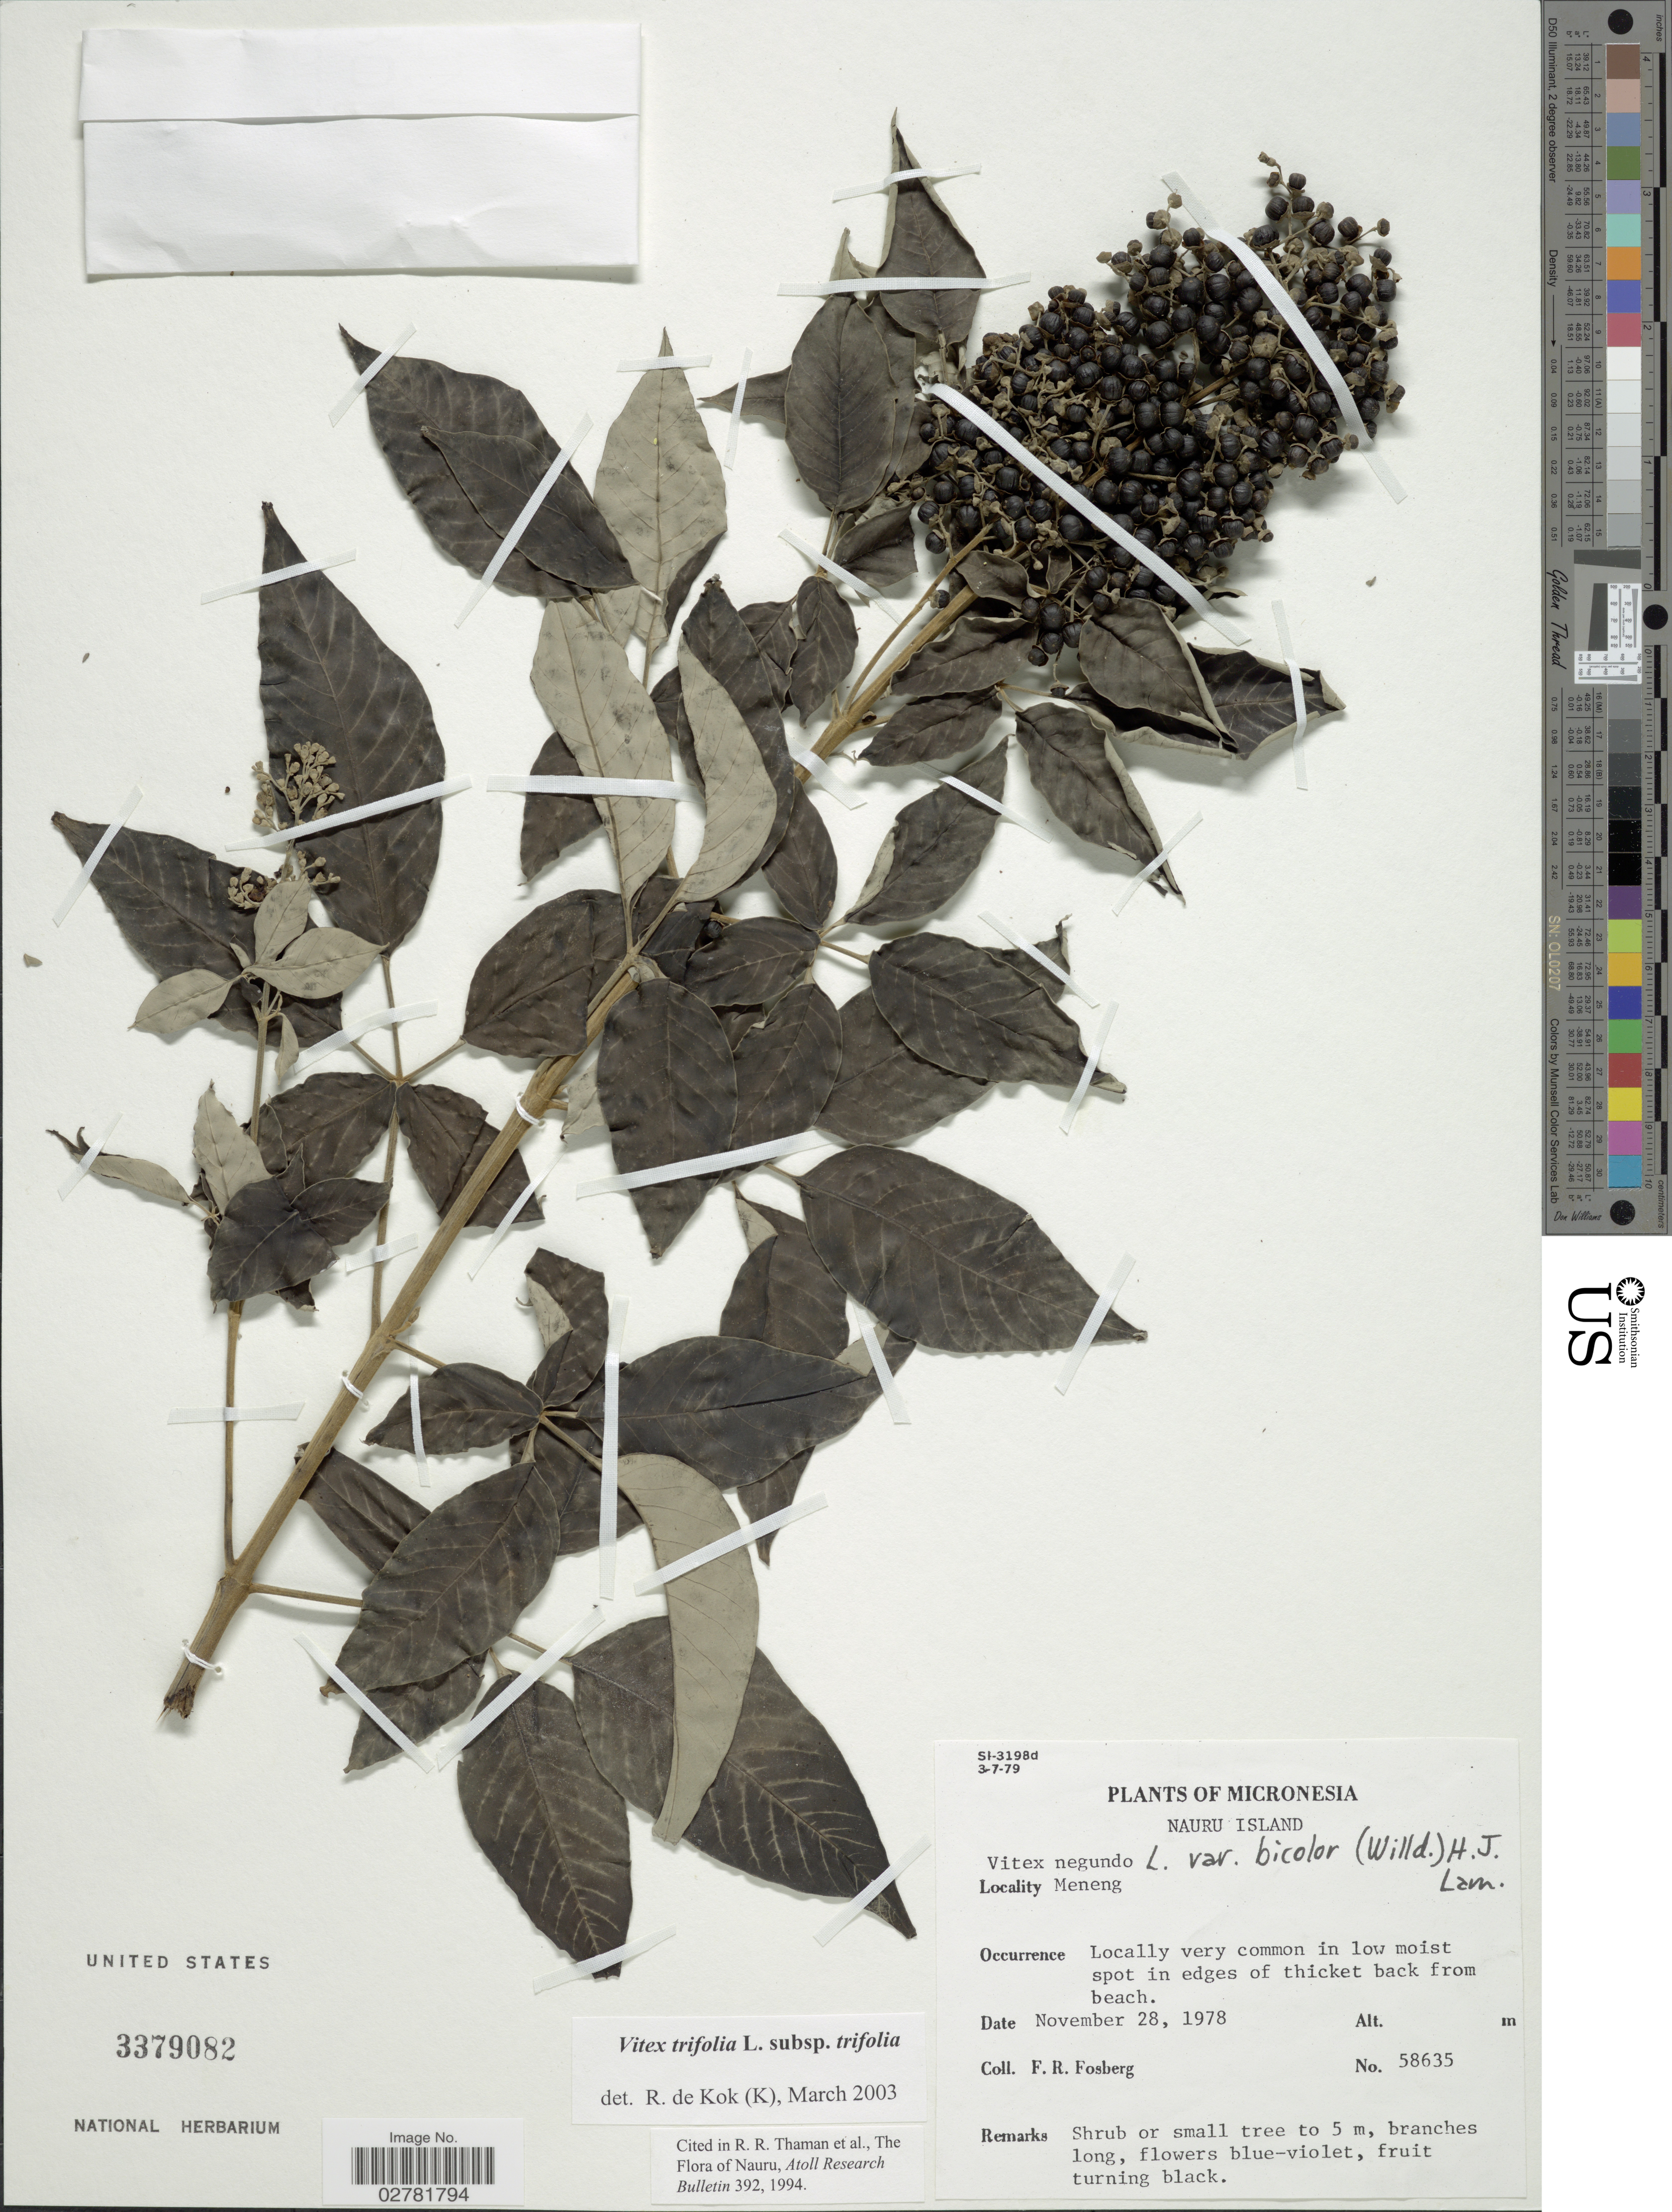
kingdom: Plantae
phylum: Tracheophyta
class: Magnoliopsida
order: Lamiales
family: Lamiaceae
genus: Vitex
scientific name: Vitex trifolia var. trifolia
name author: L.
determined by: Kok, R. de, (K)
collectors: F. R. Fosberg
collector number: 58635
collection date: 1978-11-28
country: Micronesia, Federated States of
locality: Nauru Island. Meneng.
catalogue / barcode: US 3379082